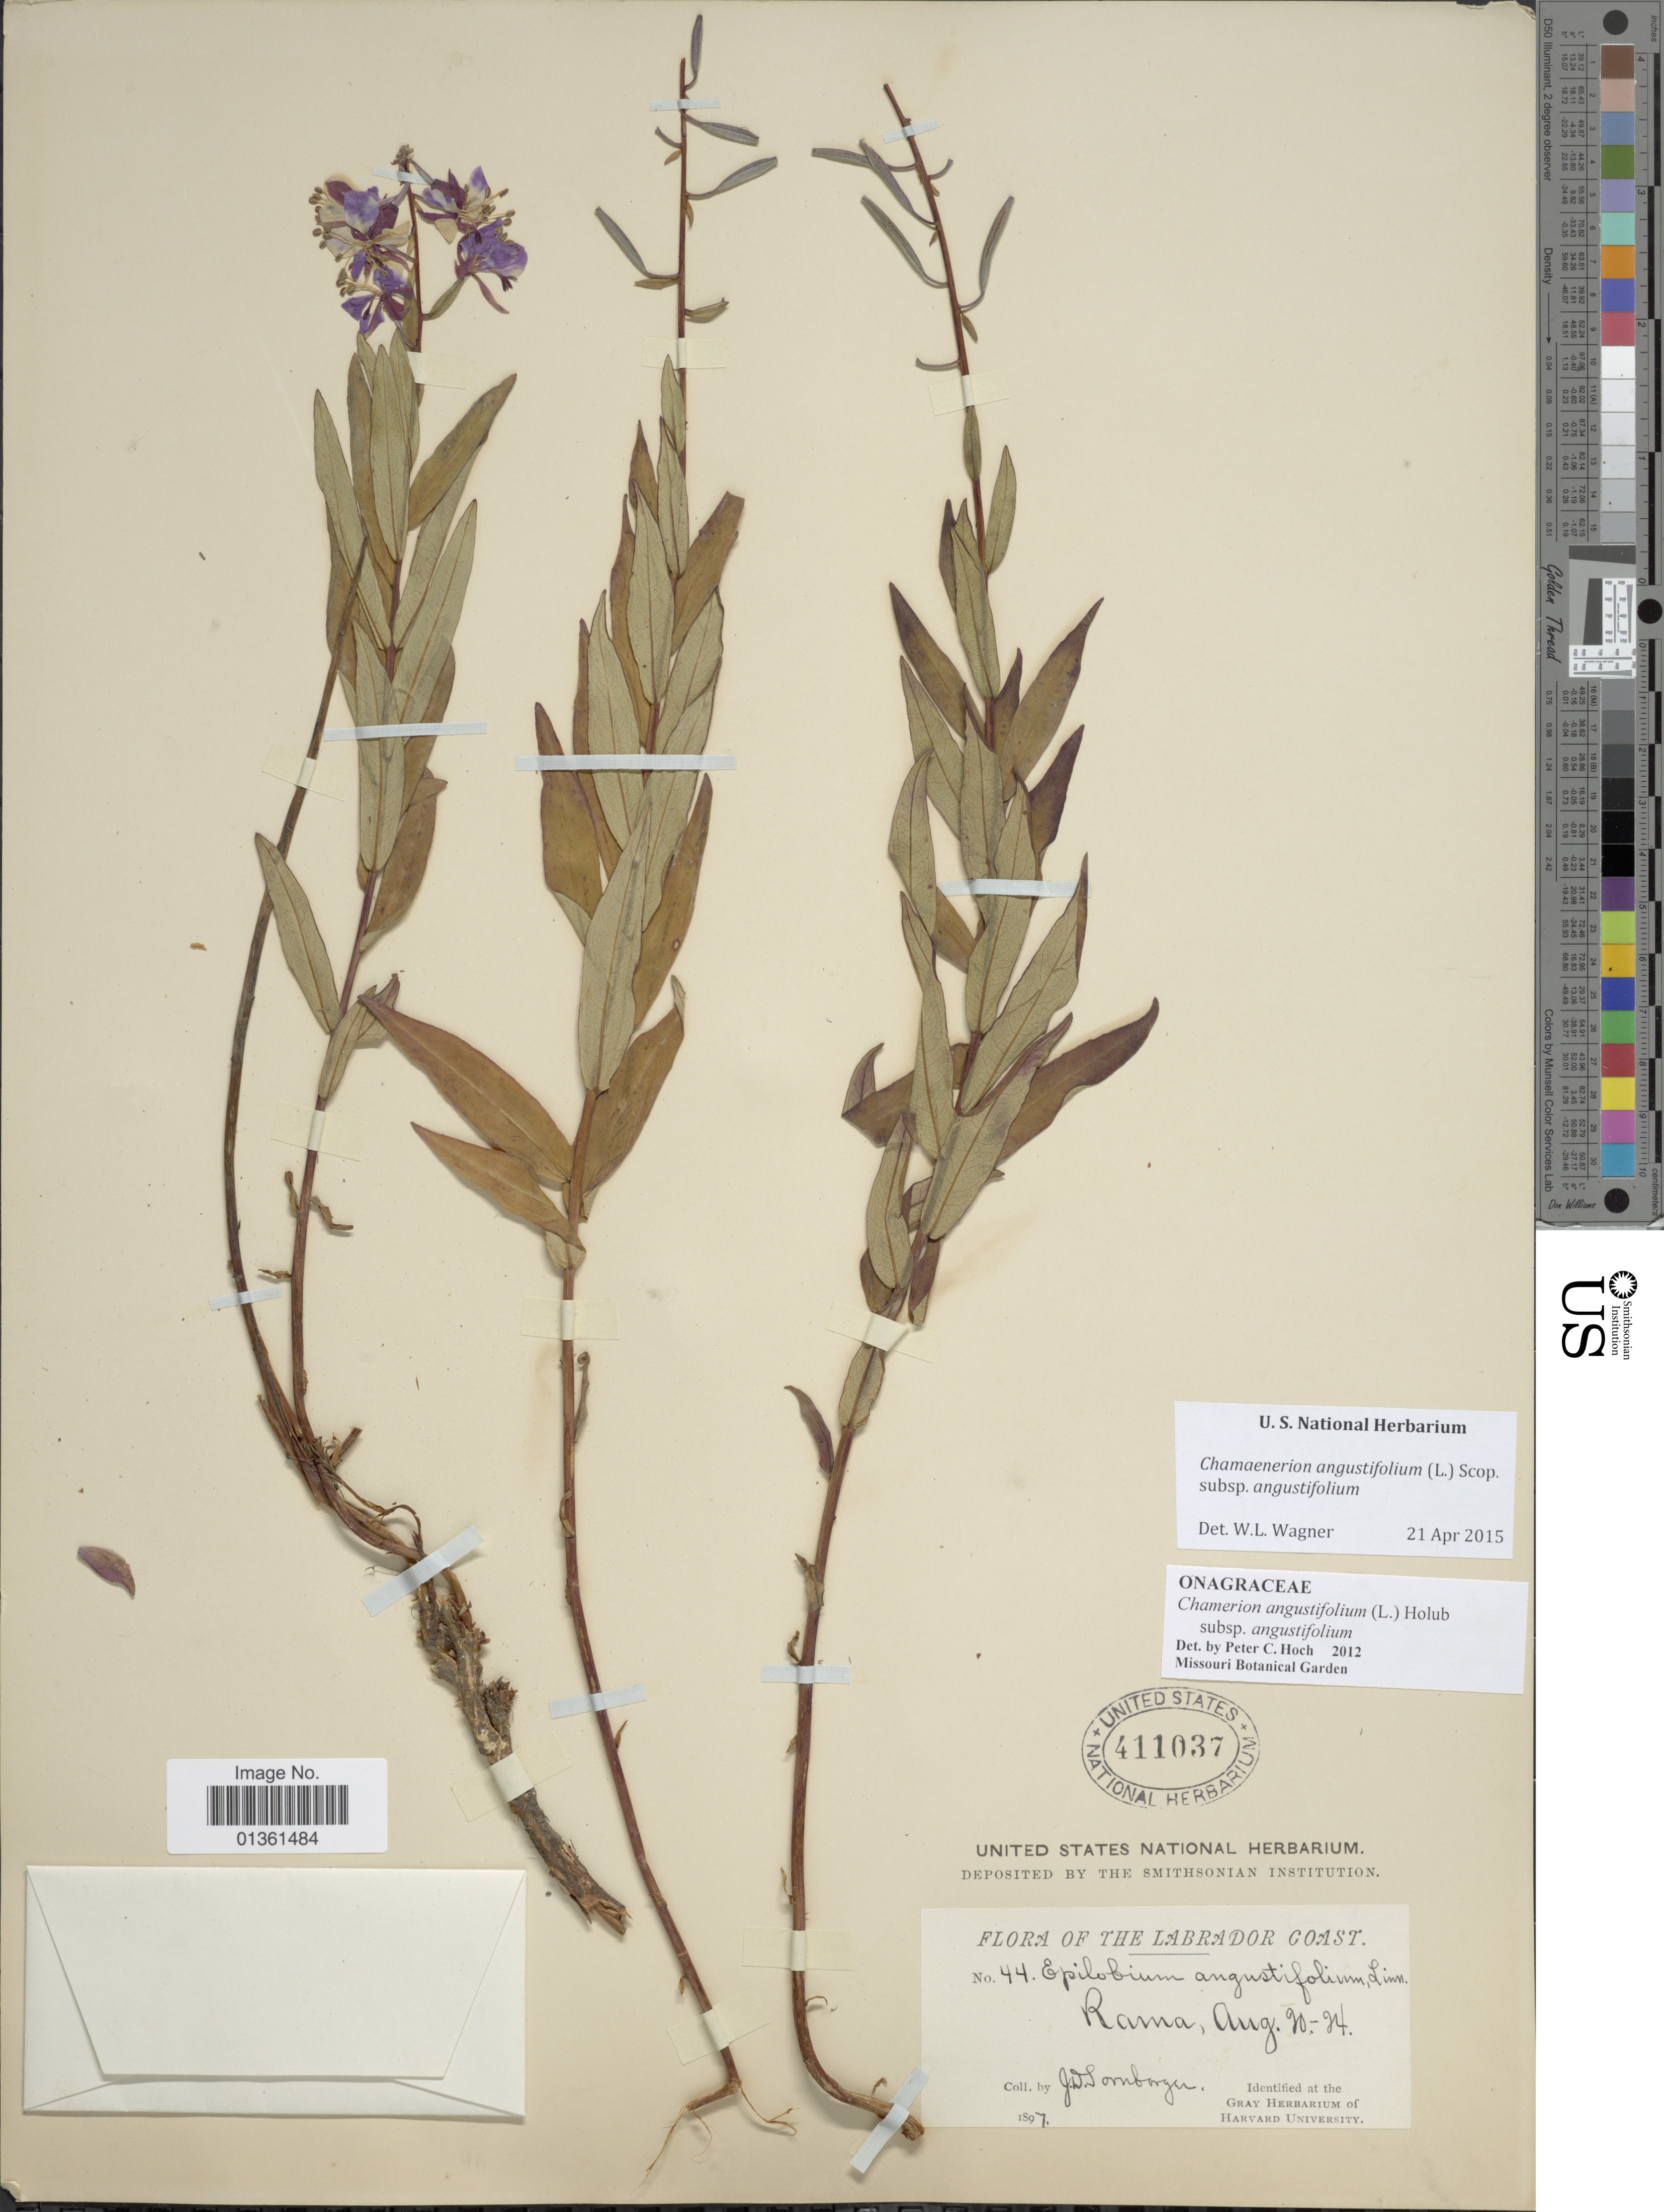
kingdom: Plantae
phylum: Tracheophyta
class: Magnoliopsida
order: Myrtales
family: Onagraceae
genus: Chamaenerion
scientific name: Chamaenerion angustifolium subsp. angustifolium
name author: (L.) Scop.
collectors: J. Sornborger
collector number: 44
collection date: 1897-08-20/1897-08-24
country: Canada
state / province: Newfoundland and Labrador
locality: Labrador Coast. Rama.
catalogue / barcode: US 411037